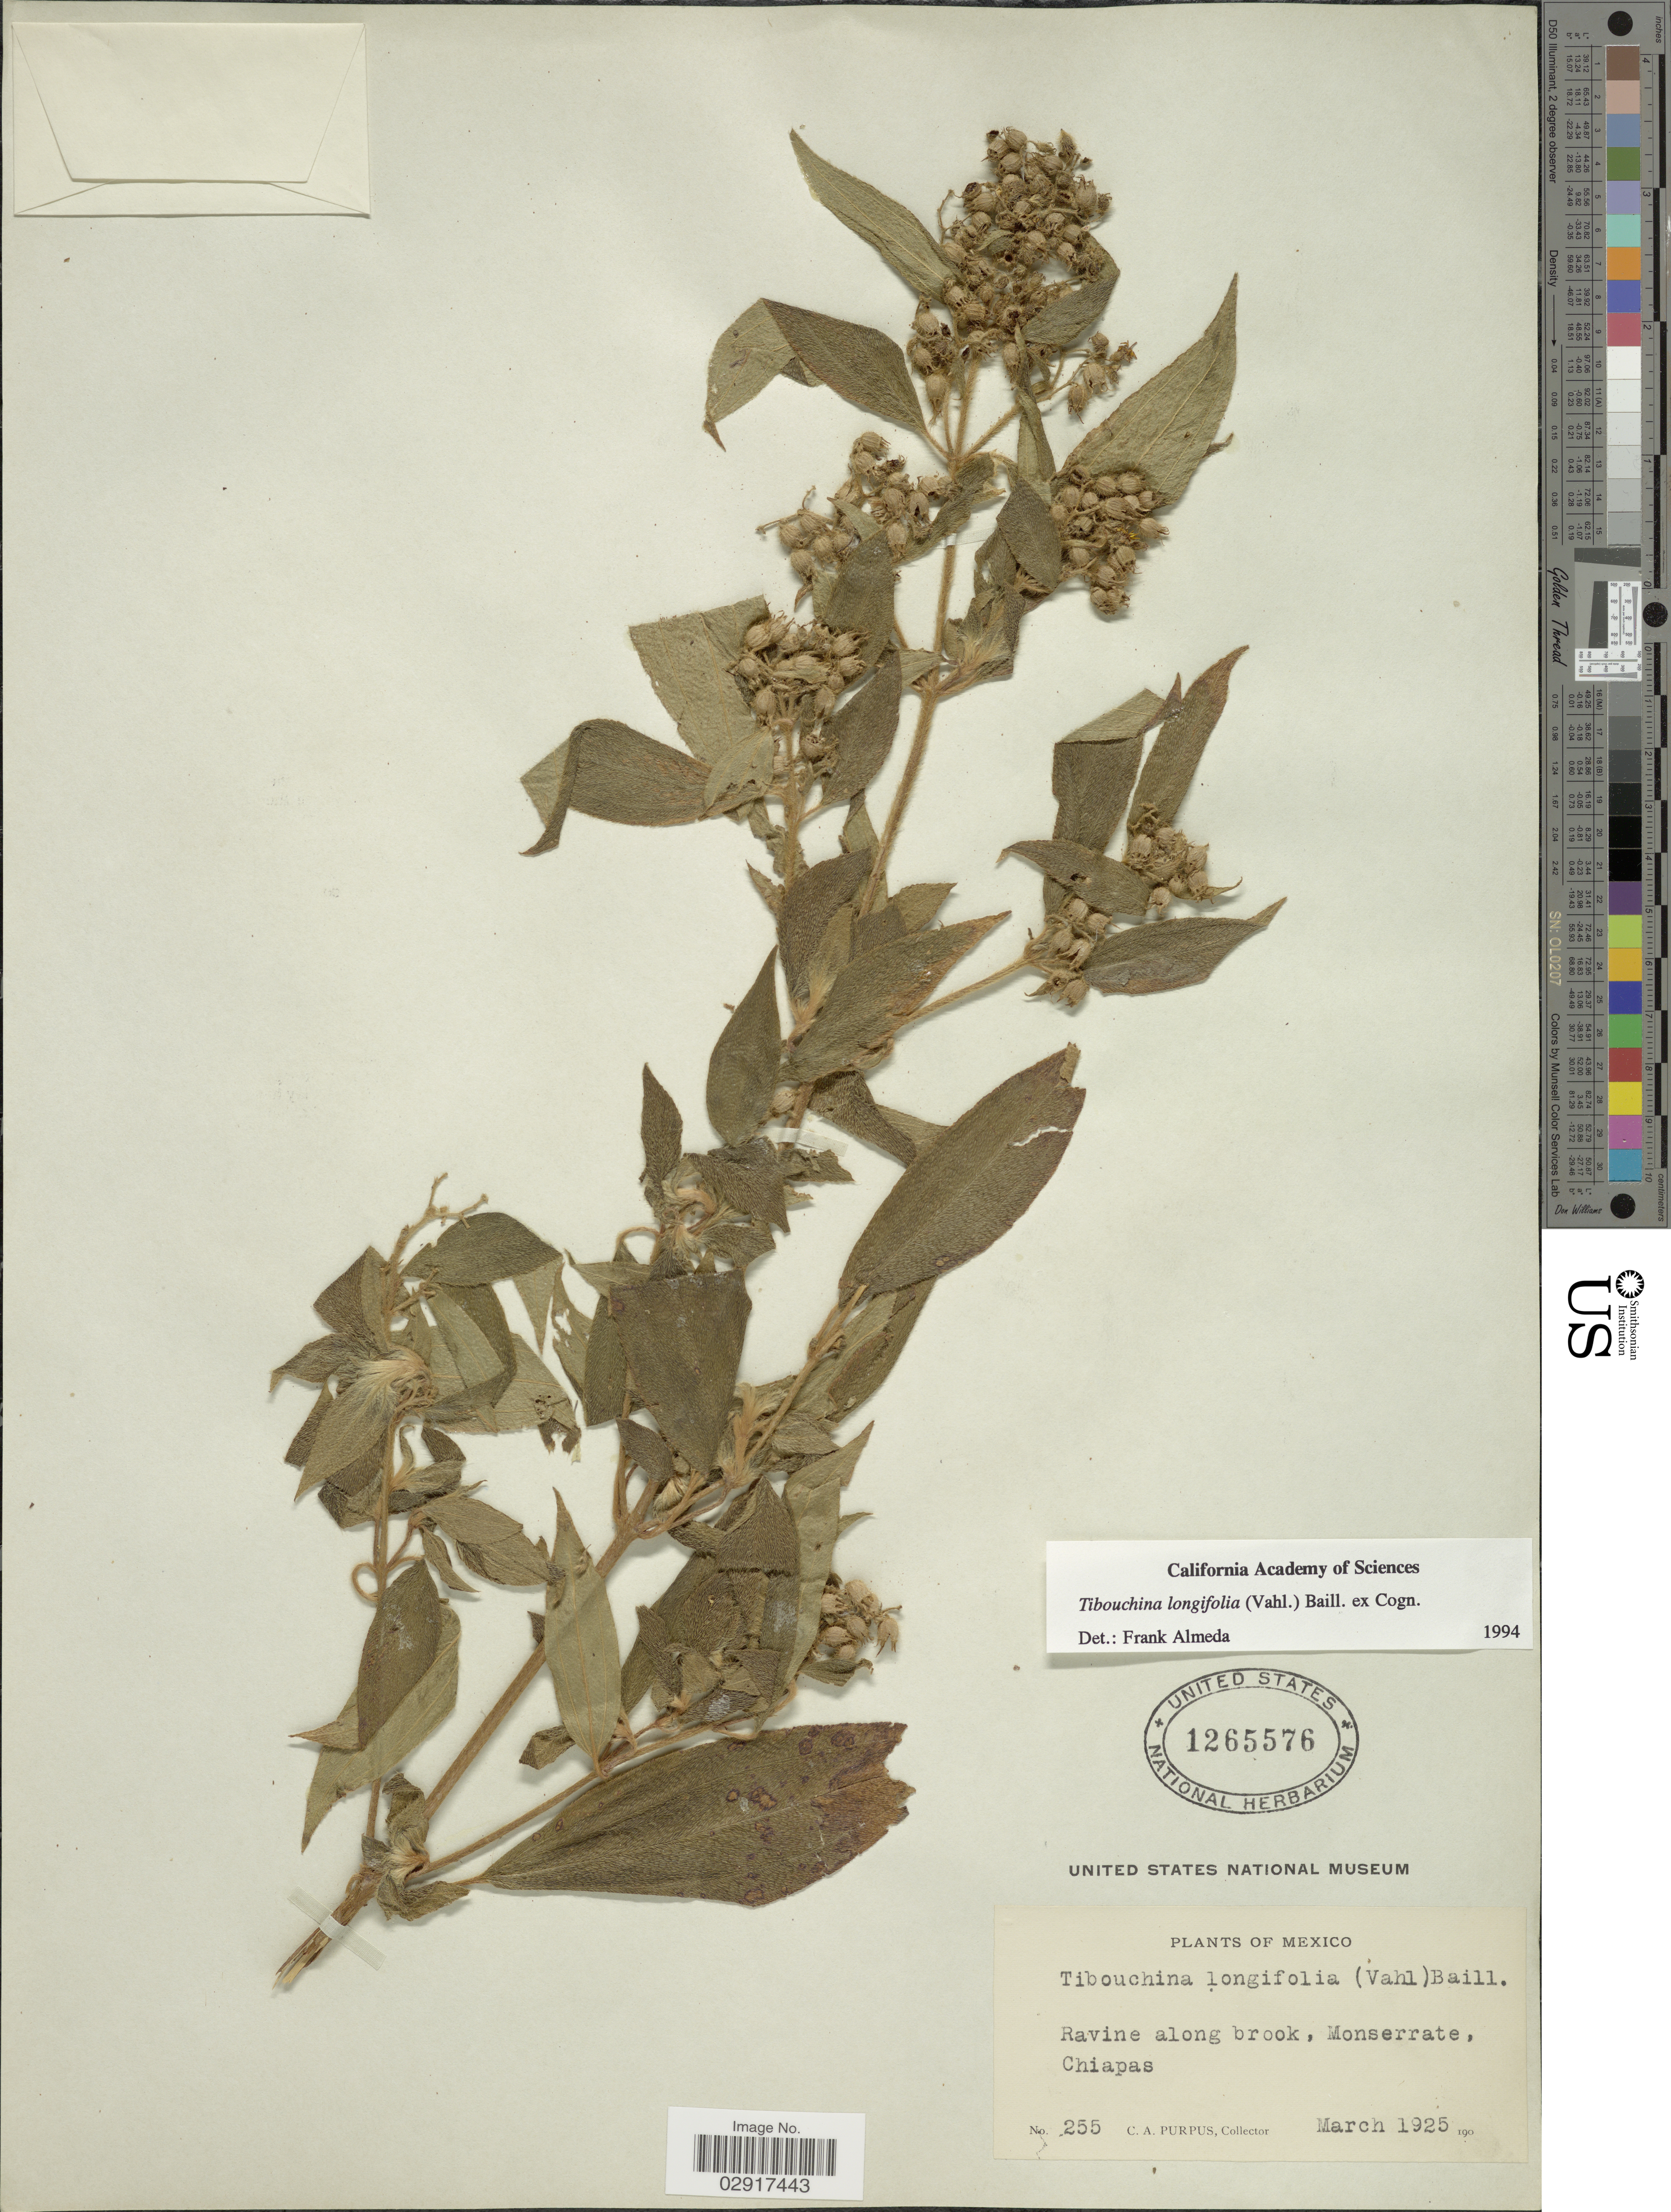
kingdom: Plantae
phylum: Tracheophyta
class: Magnoliopsida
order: Myrtales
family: Melastomataceae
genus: Chaetogastra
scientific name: Chaetogastra longifolia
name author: (Vahl) DC.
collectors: C. A. Purpus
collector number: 255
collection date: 1925-03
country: Mexico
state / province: Chiapas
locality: Ravine along brook, Monserrate.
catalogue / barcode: US 1265576